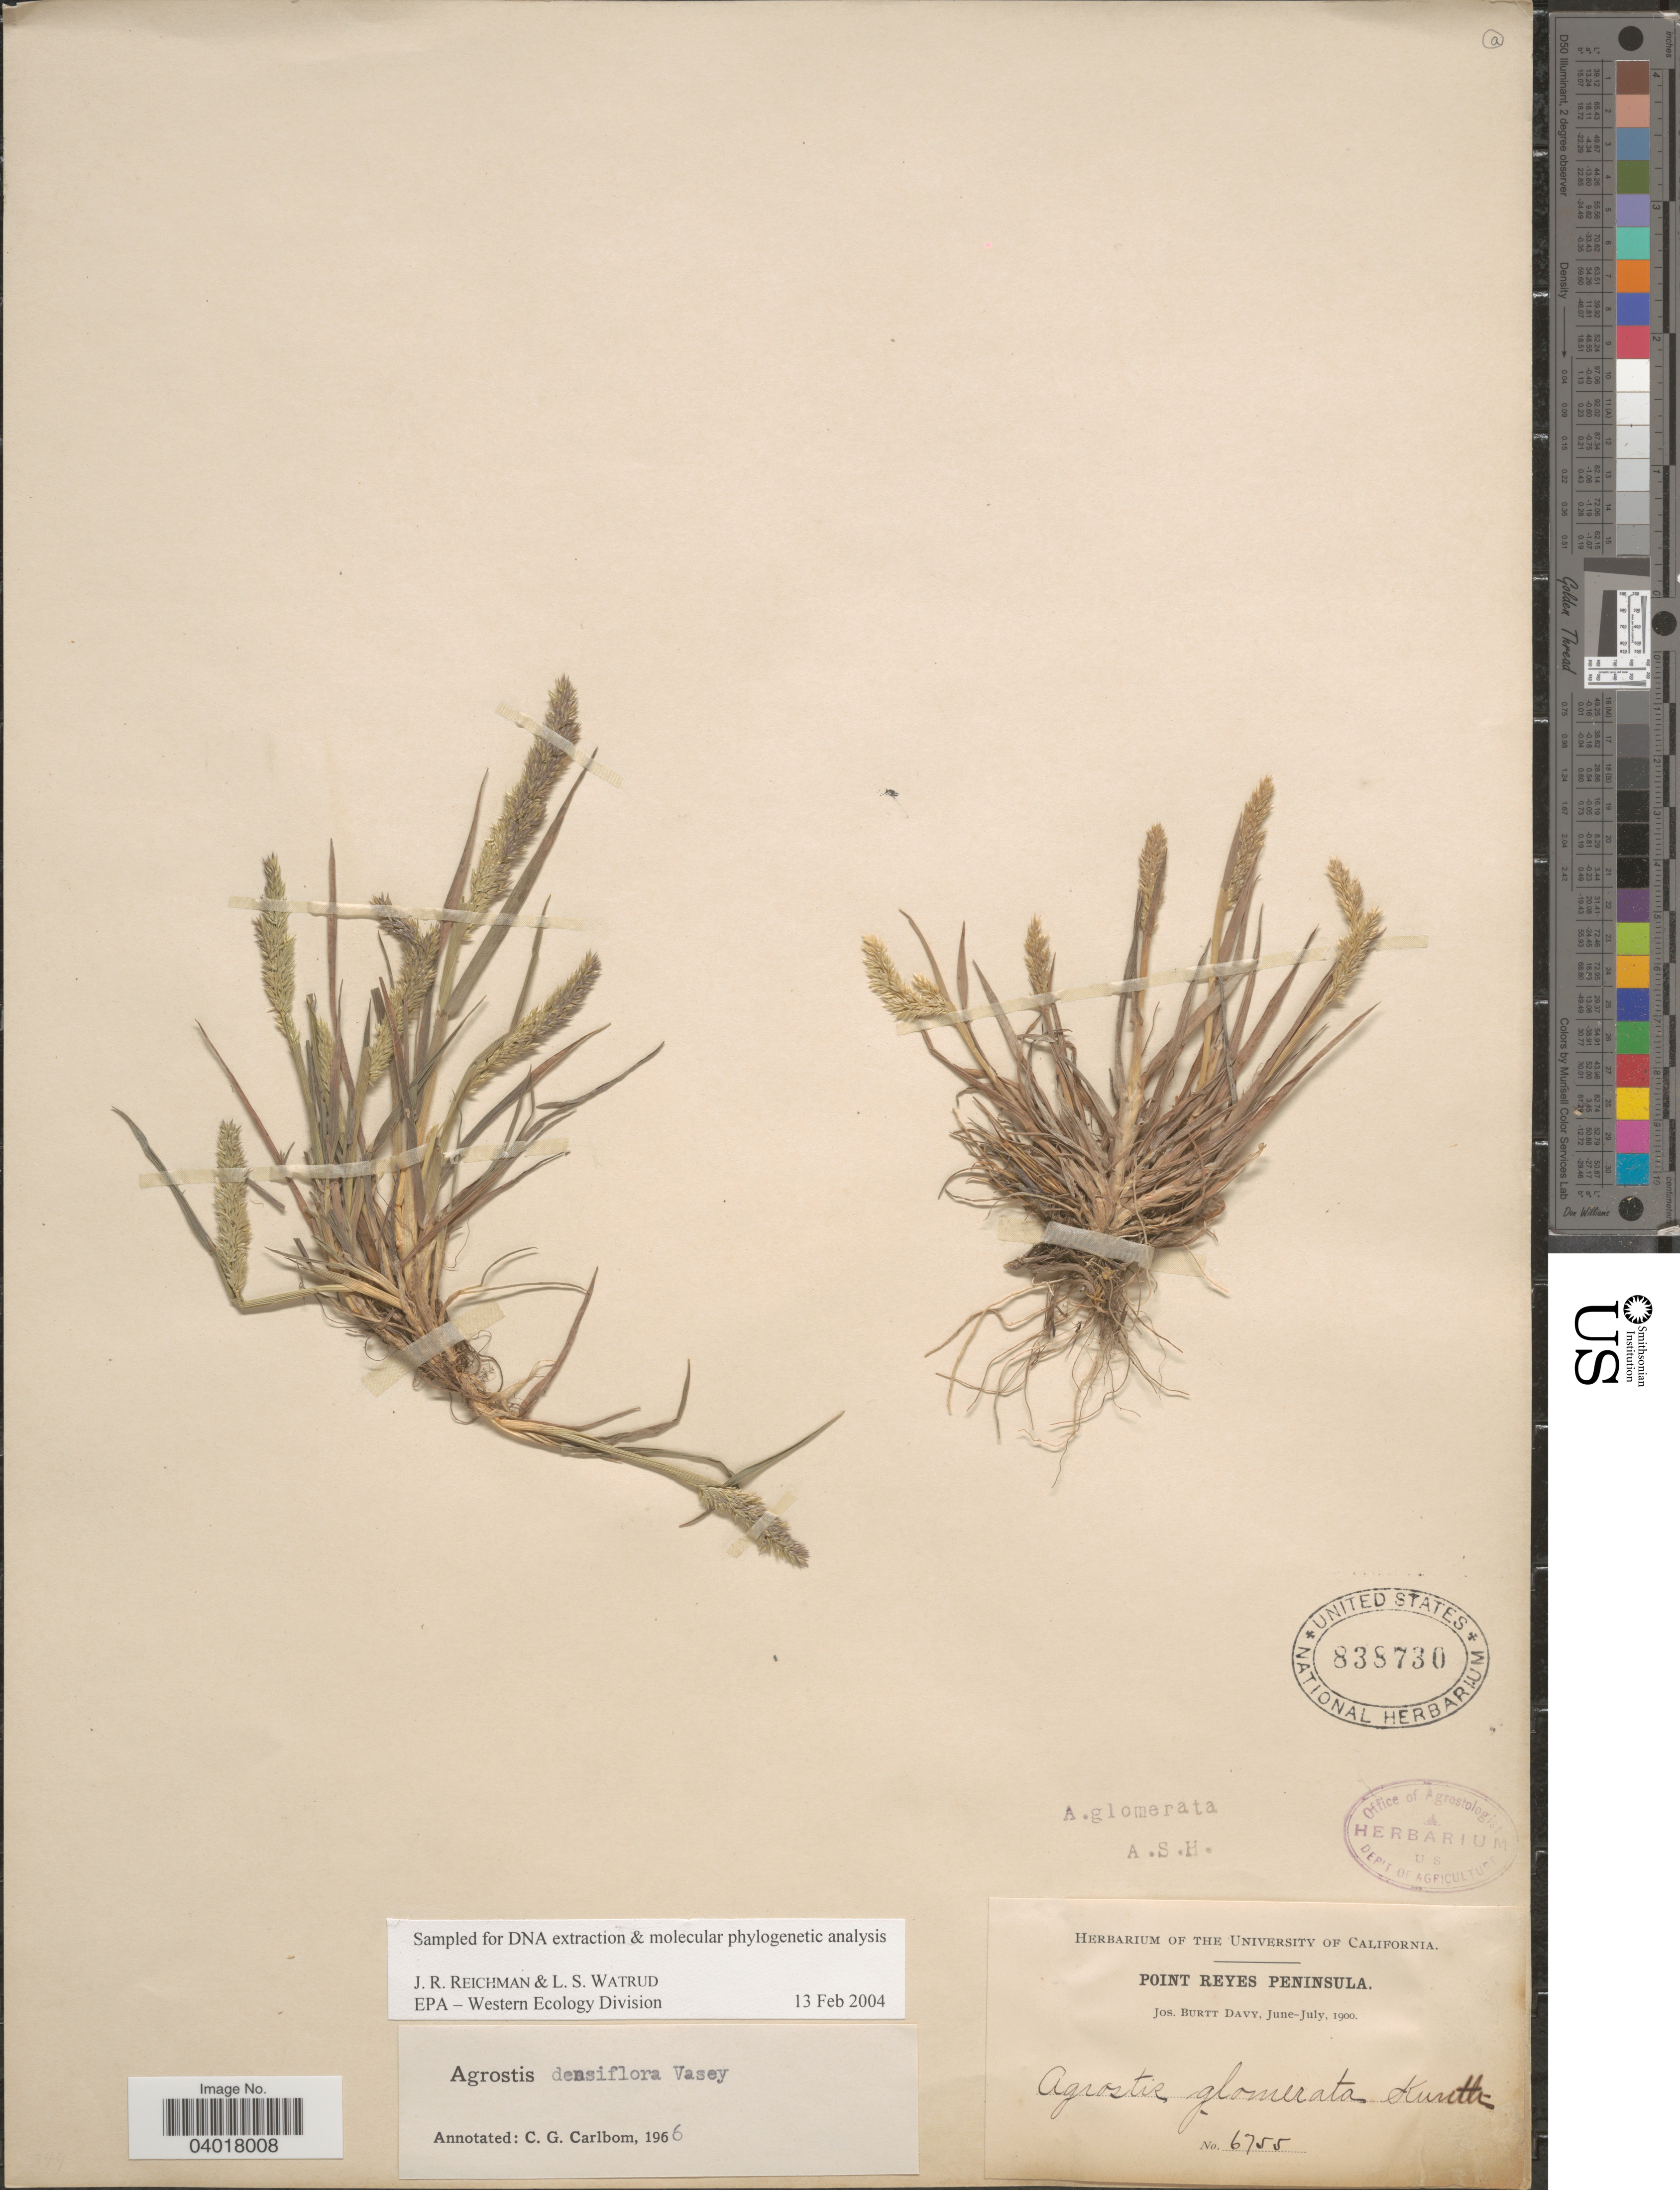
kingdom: Plantae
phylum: Tracheophyta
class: Liliopsida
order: Poales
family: Poaceae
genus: Agrostis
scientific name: Agrostis densiflora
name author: Vasey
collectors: J. Burtt Davy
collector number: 6755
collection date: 1900-06/1900-07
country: United States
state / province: California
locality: Point Reyes Peninsula.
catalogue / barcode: US 838730